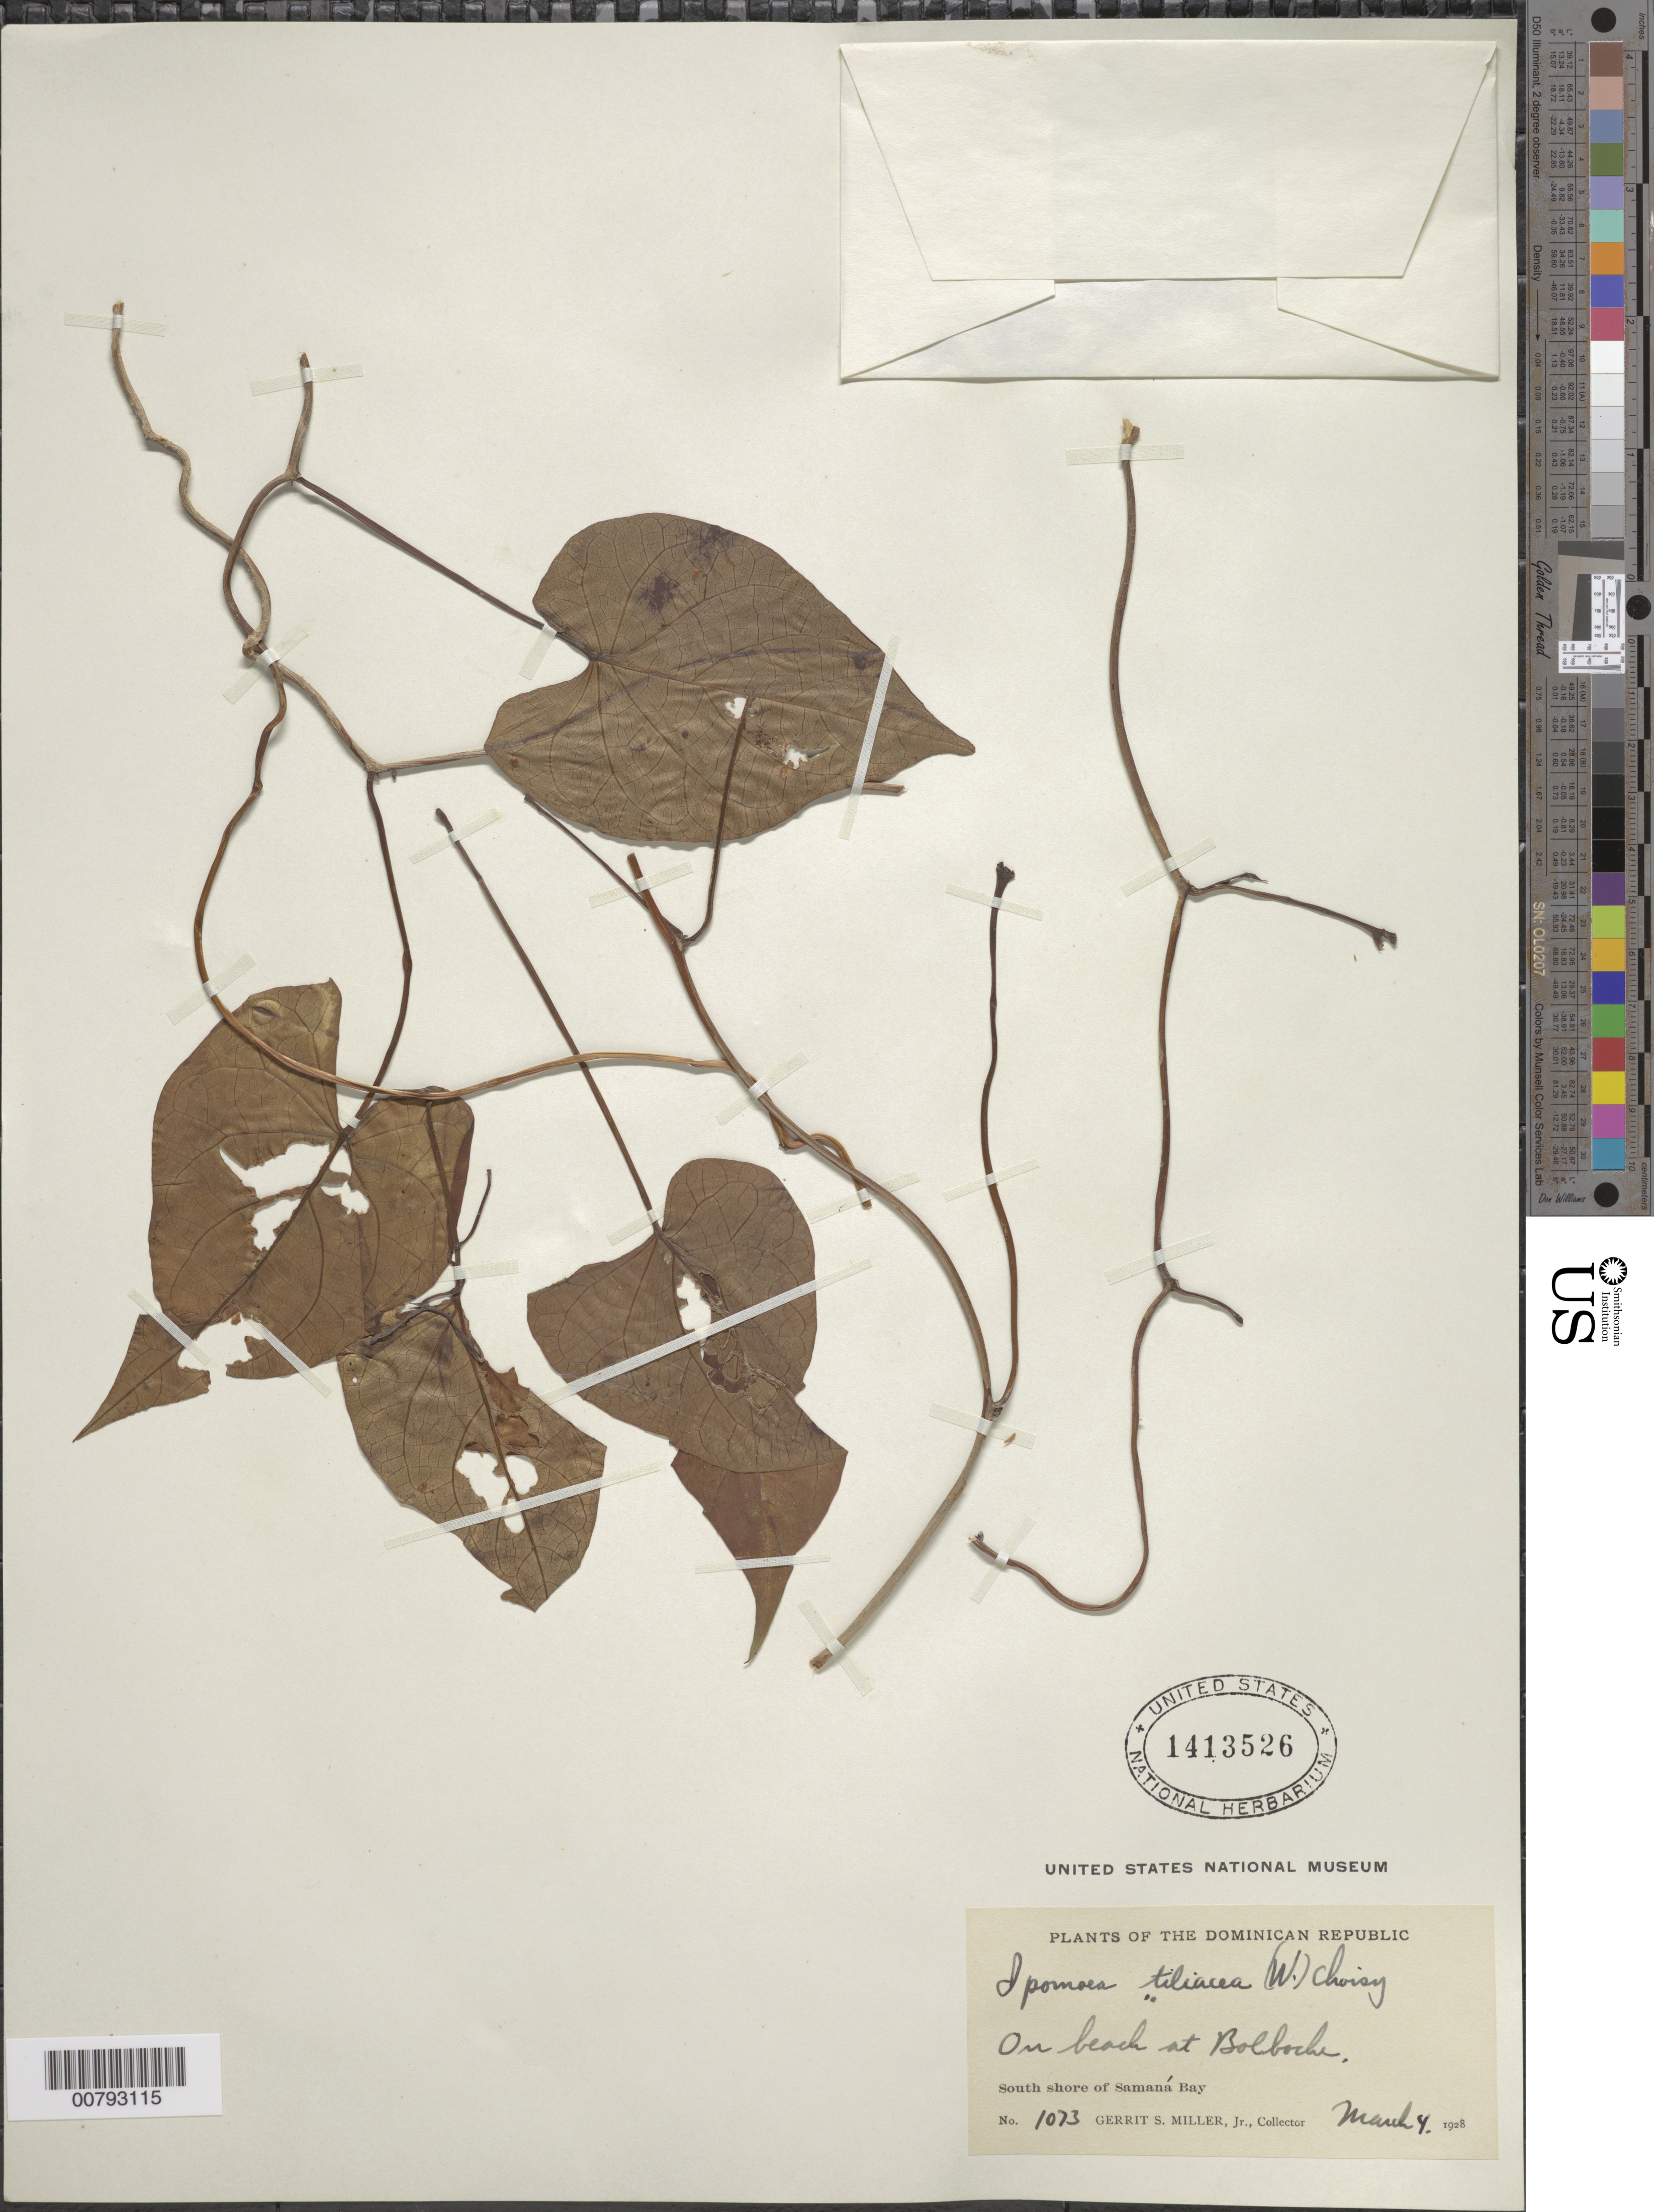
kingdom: Plantae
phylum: Tracheophyta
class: Magnoliopsida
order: Solanales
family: Convolvulaceae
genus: Ipomoea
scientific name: Ipomoea tiliacea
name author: (Willd.) Choisy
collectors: G. S. Miller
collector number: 1073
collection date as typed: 04 Mar 1928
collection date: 1928-03-04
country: Dominican Republic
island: Hispaniola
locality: South shore of Samaná Bay, at Bolboche.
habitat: On beach.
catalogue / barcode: US 1413526